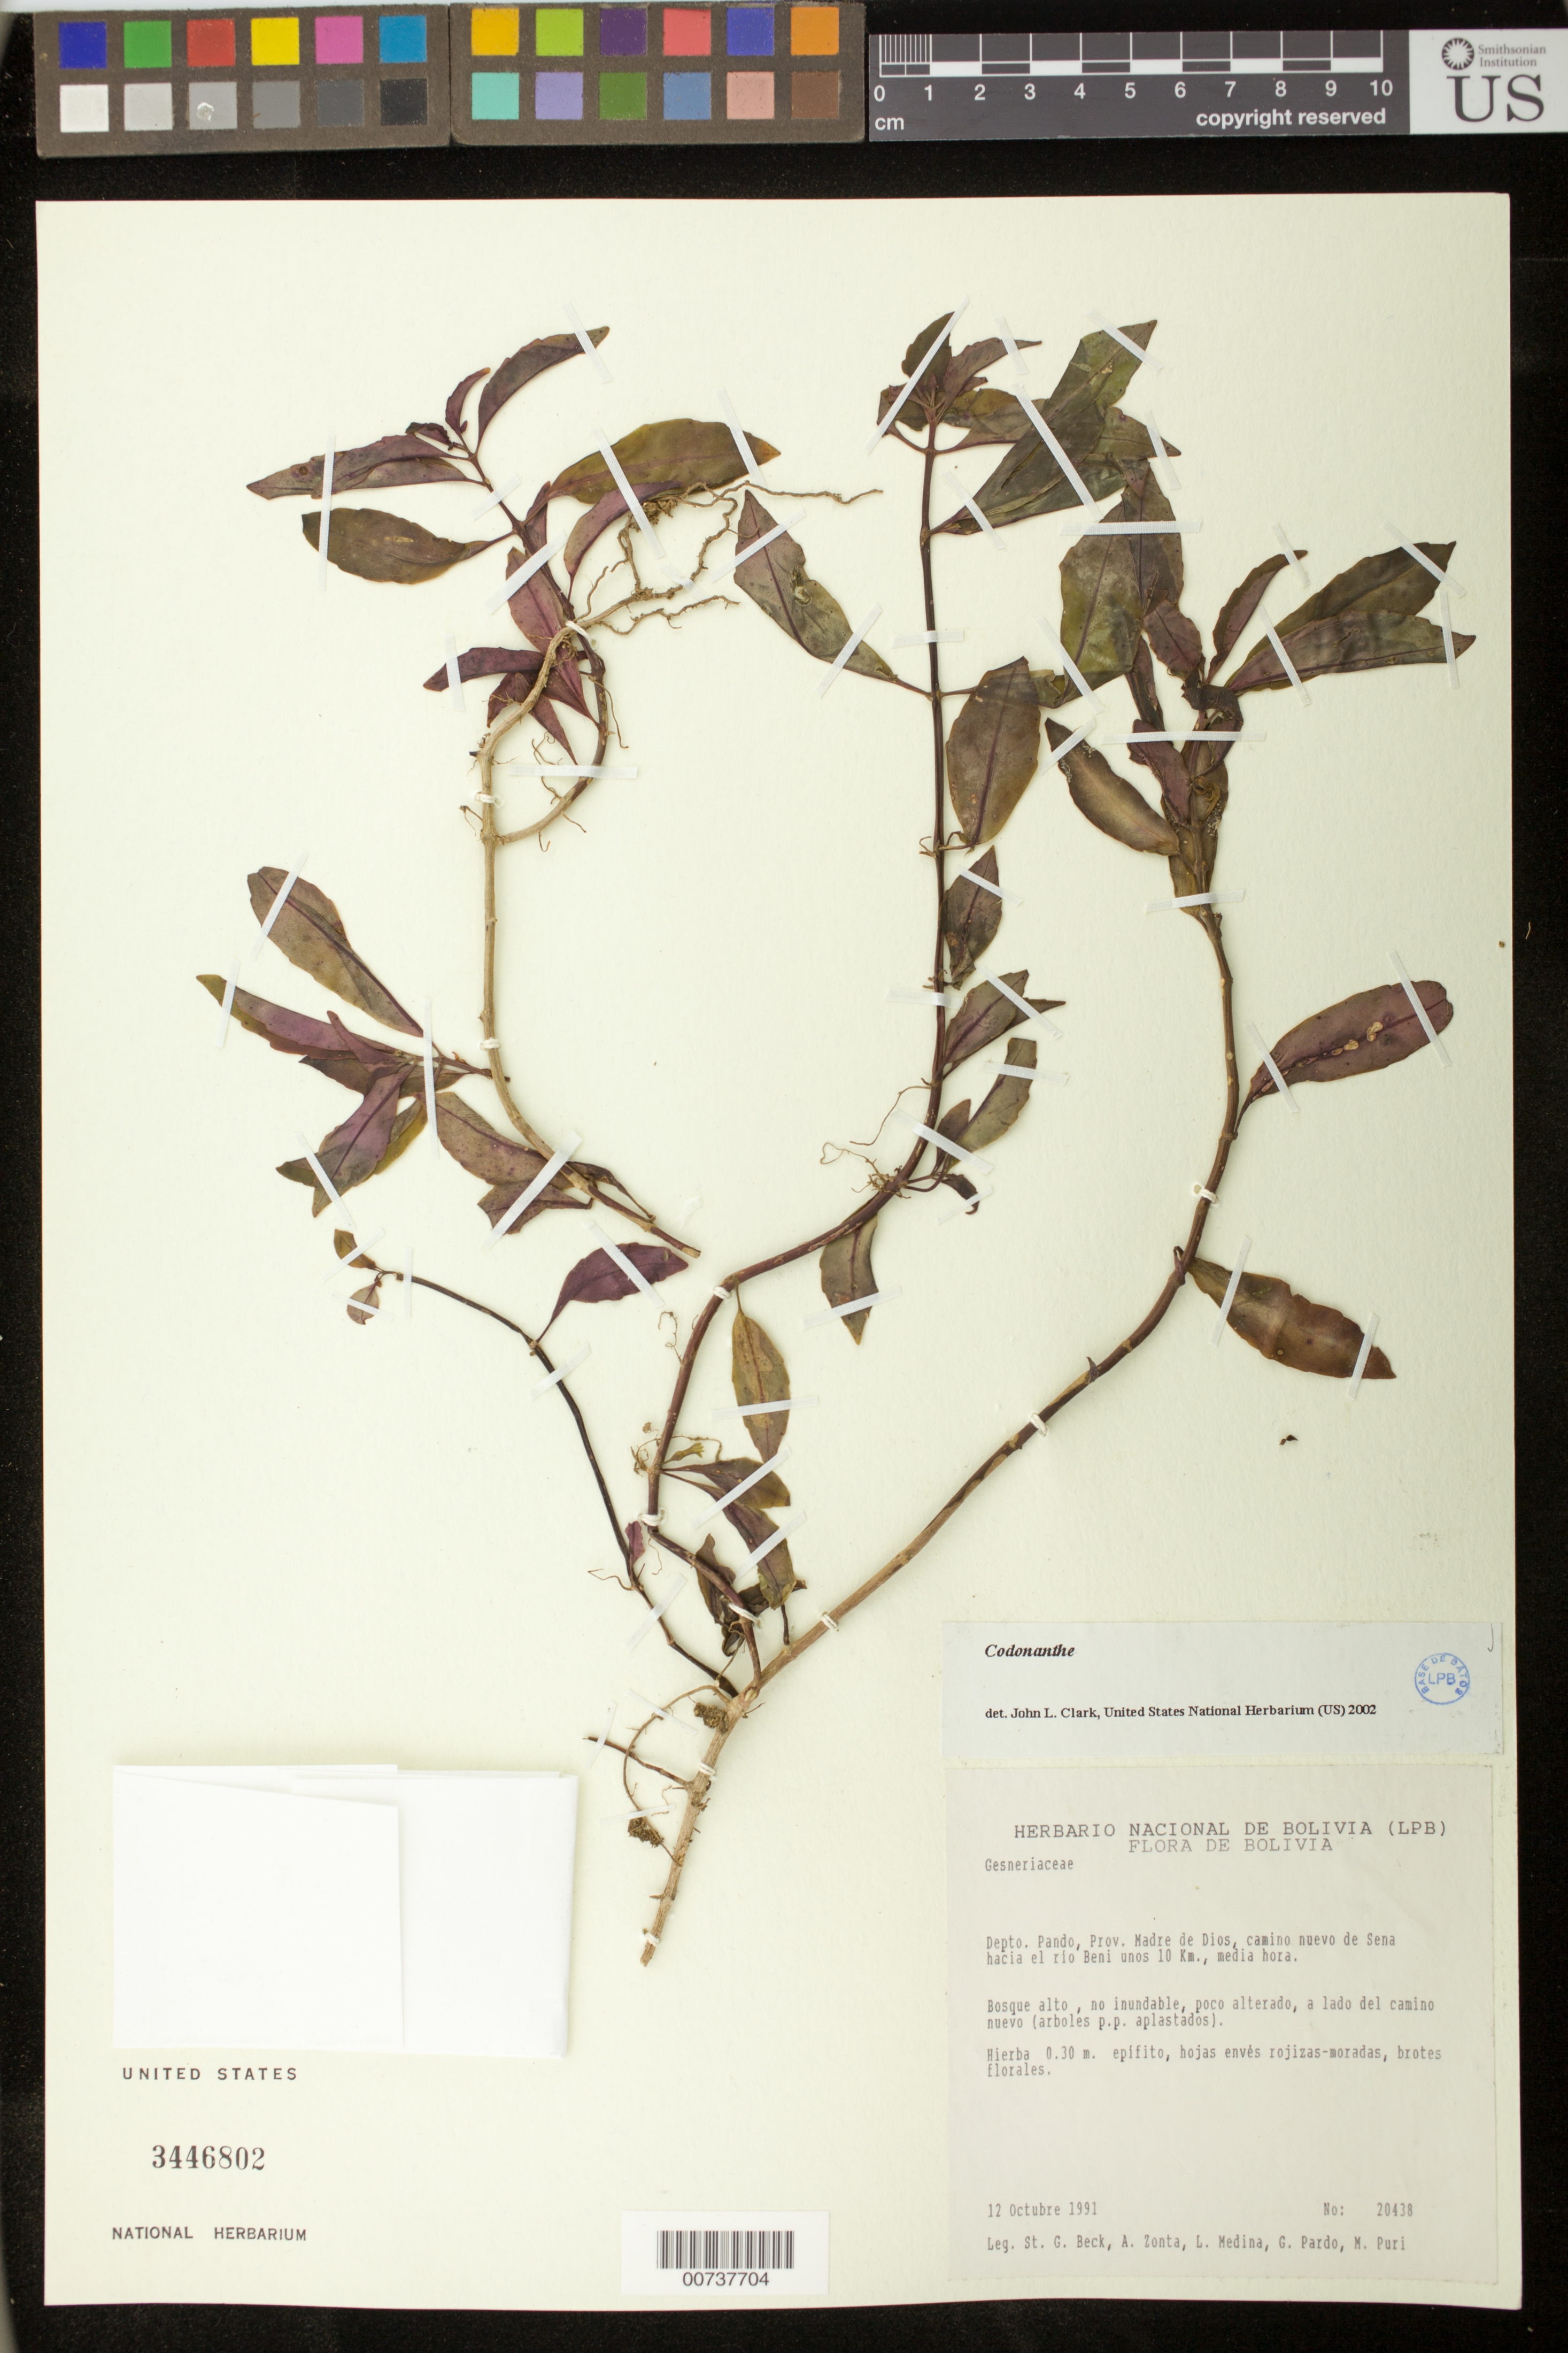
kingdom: Plantae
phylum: Tracheophyta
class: Magnoliopsida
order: Lamiales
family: Gesneriaceae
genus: Codonanthe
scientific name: Codonanthe sp.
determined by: Clark, J. L., (SEL), The Marie Selby Botanical Garden (UNITED STATES)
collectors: S. G. Beck, A. Zonta, L. Medina, G. Pardo & M. Puri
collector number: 20438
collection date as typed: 12 Oct 1991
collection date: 1991-10-12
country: Bolivia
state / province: Pando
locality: Prov. Madre de Dios, camino nuevo de Sena hacia el rio Beni unos 10 km, media hora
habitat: Bosque alto, no inundable, a lado del camino nuevo (arboles p.p. aplastados)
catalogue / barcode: US 3446802